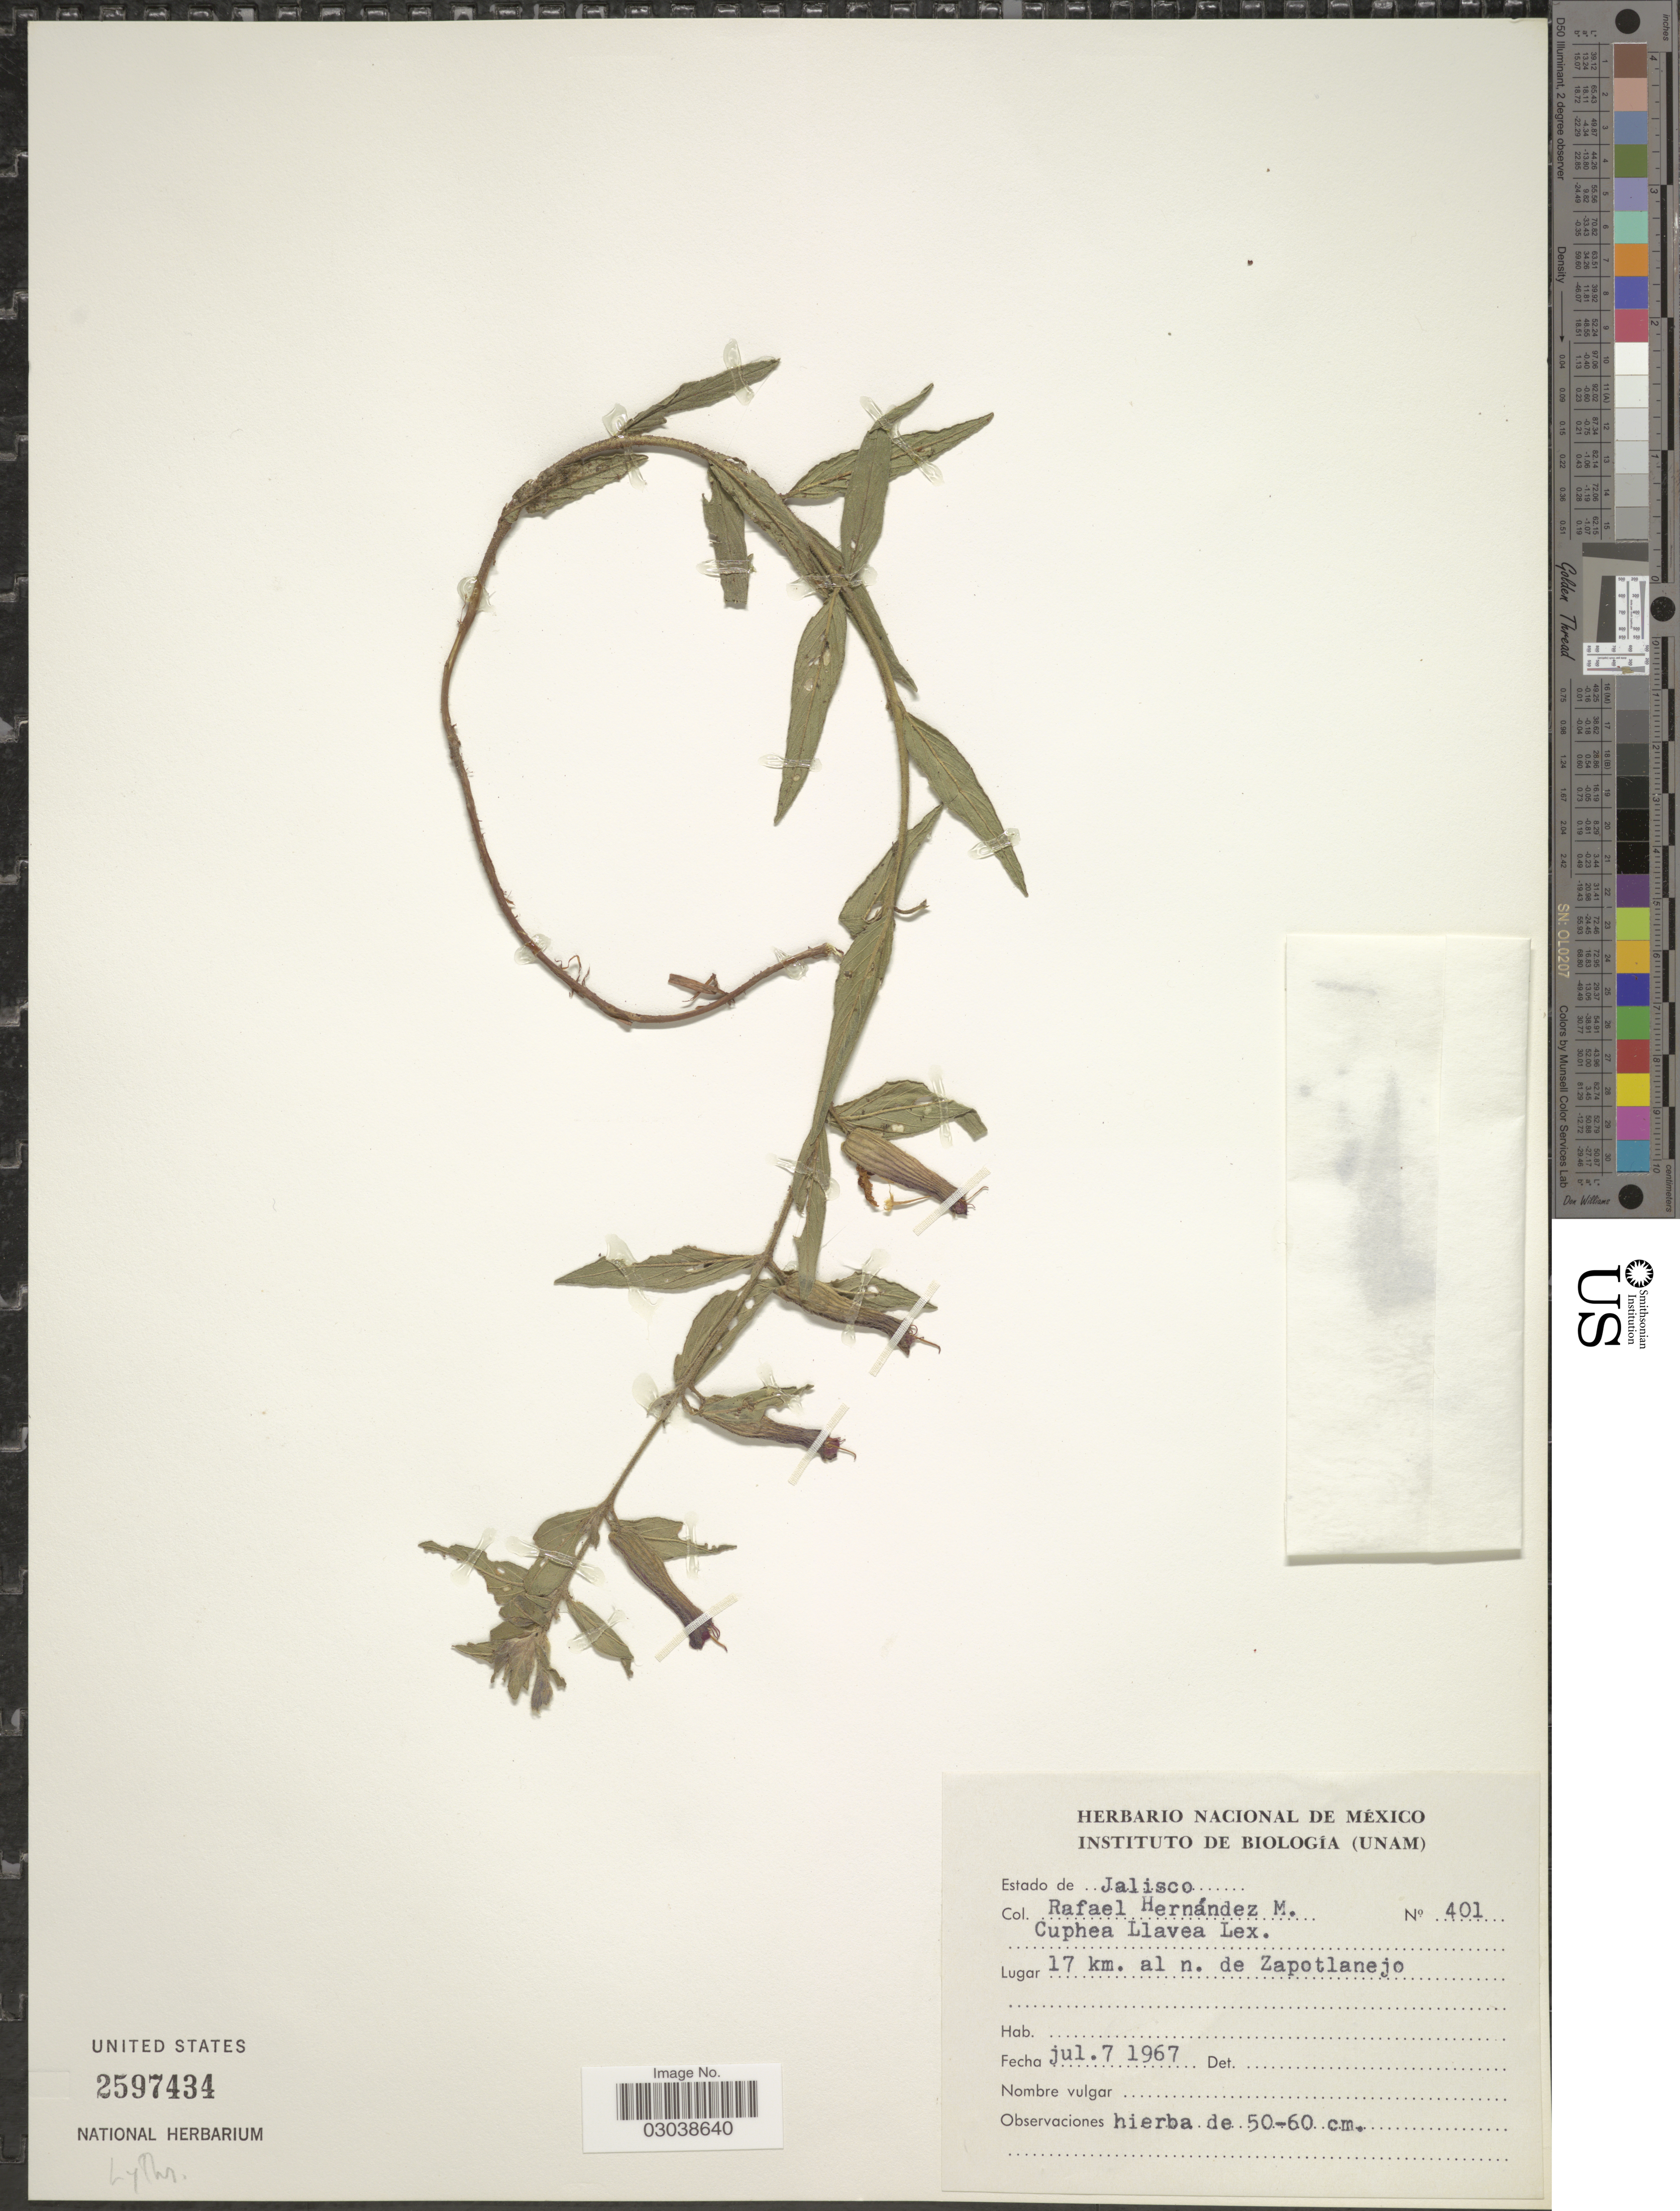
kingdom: Plantae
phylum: Tracheophyta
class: Magnoliopsida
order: Myrtales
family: Lythraceae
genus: Cuphea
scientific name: Cuphea llavea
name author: Lex.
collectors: R. Hernández-M.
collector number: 401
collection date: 1967-07-07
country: Mexico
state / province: Jalisco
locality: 17 km. al n. de Zapotlanejo.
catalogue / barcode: US 2597434